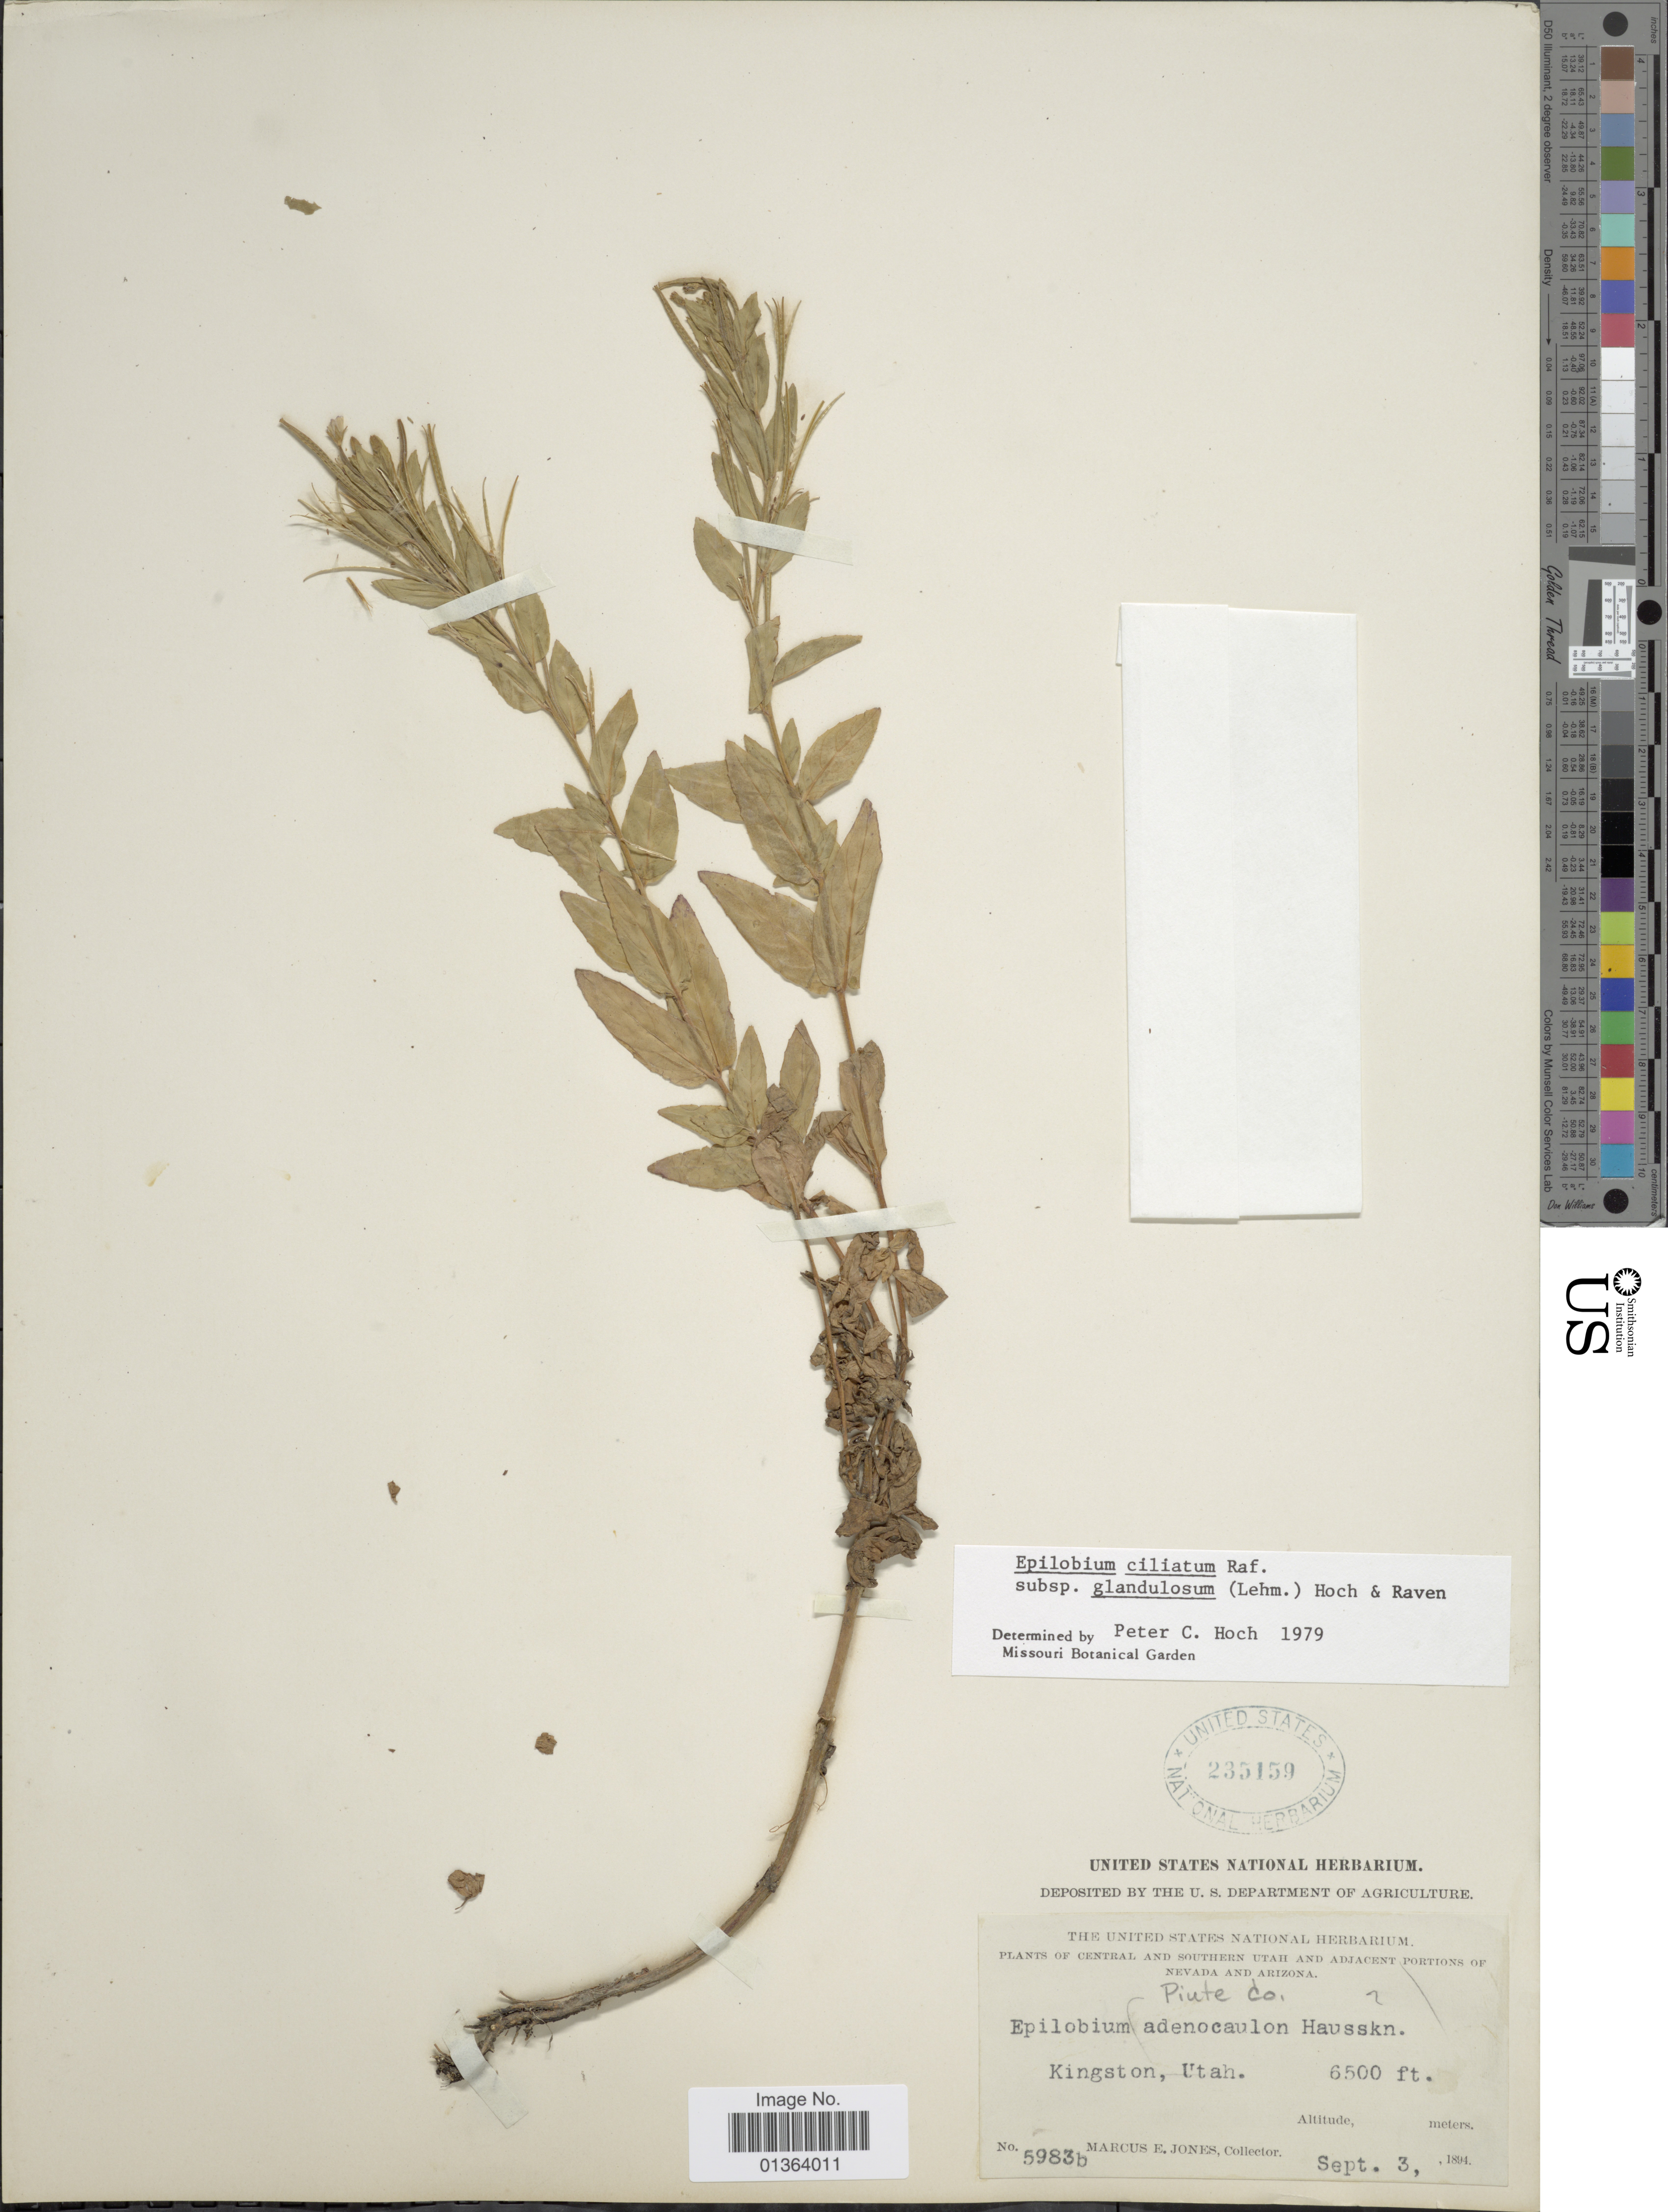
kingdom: Plantae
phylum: Tracheophyta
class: Magnoliopsida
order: Myrtales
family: Onagraceae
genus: Epilobium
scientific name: Epilobium ciliatum subsp. glandulosum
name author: (Lehm.) Hoch & P.H. Raven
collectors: M. E. Jones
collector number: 5983b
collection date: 1894-09-03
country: United States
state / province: Utah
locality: Central and Southern Utah and adjacent portions of Nevada and Arizona. Kingston.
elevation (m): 1981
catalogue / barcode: US 235159